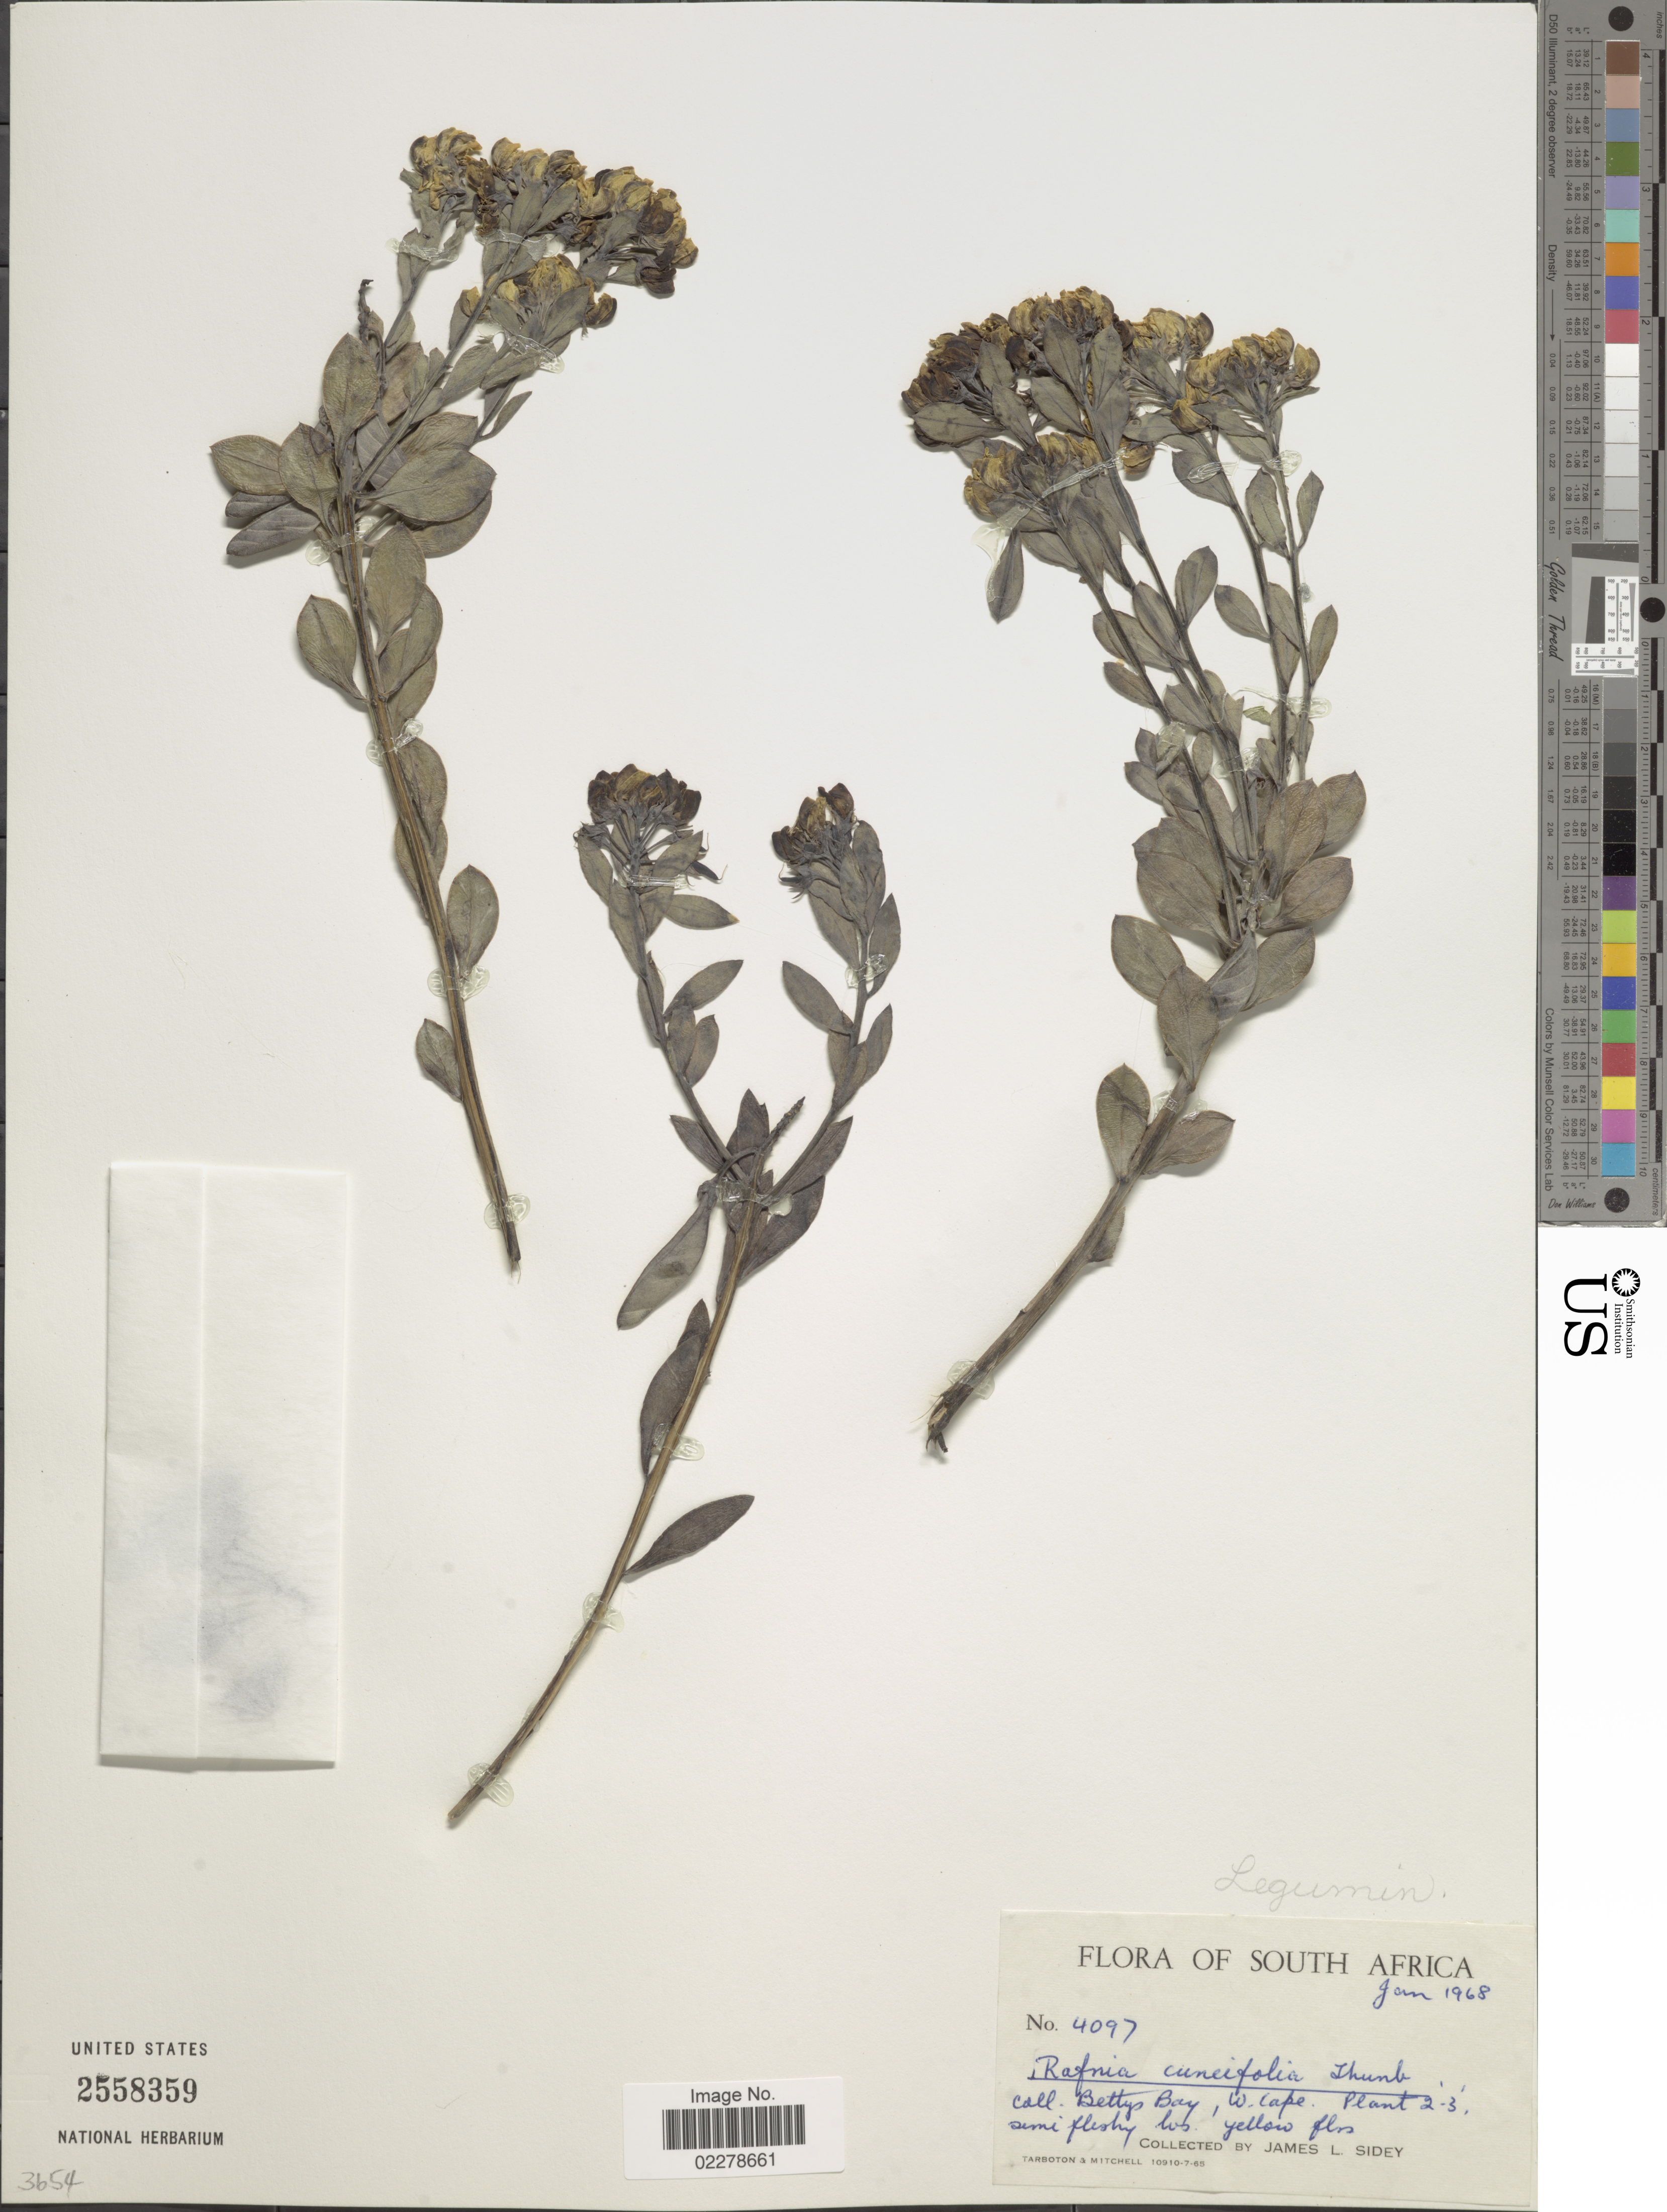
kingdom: Plantae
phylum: Tracheophyta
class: Magnoliopsida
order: Fabales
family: Fabaceae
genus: Rafnia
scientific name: Rafnia cuneifolia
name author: Thunb.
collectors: J. L. Sidey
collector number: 4097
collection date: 1968-01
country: South Africa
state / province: Western Cape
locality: Bettys Bays, W. Cape.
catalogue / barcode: US 2558359